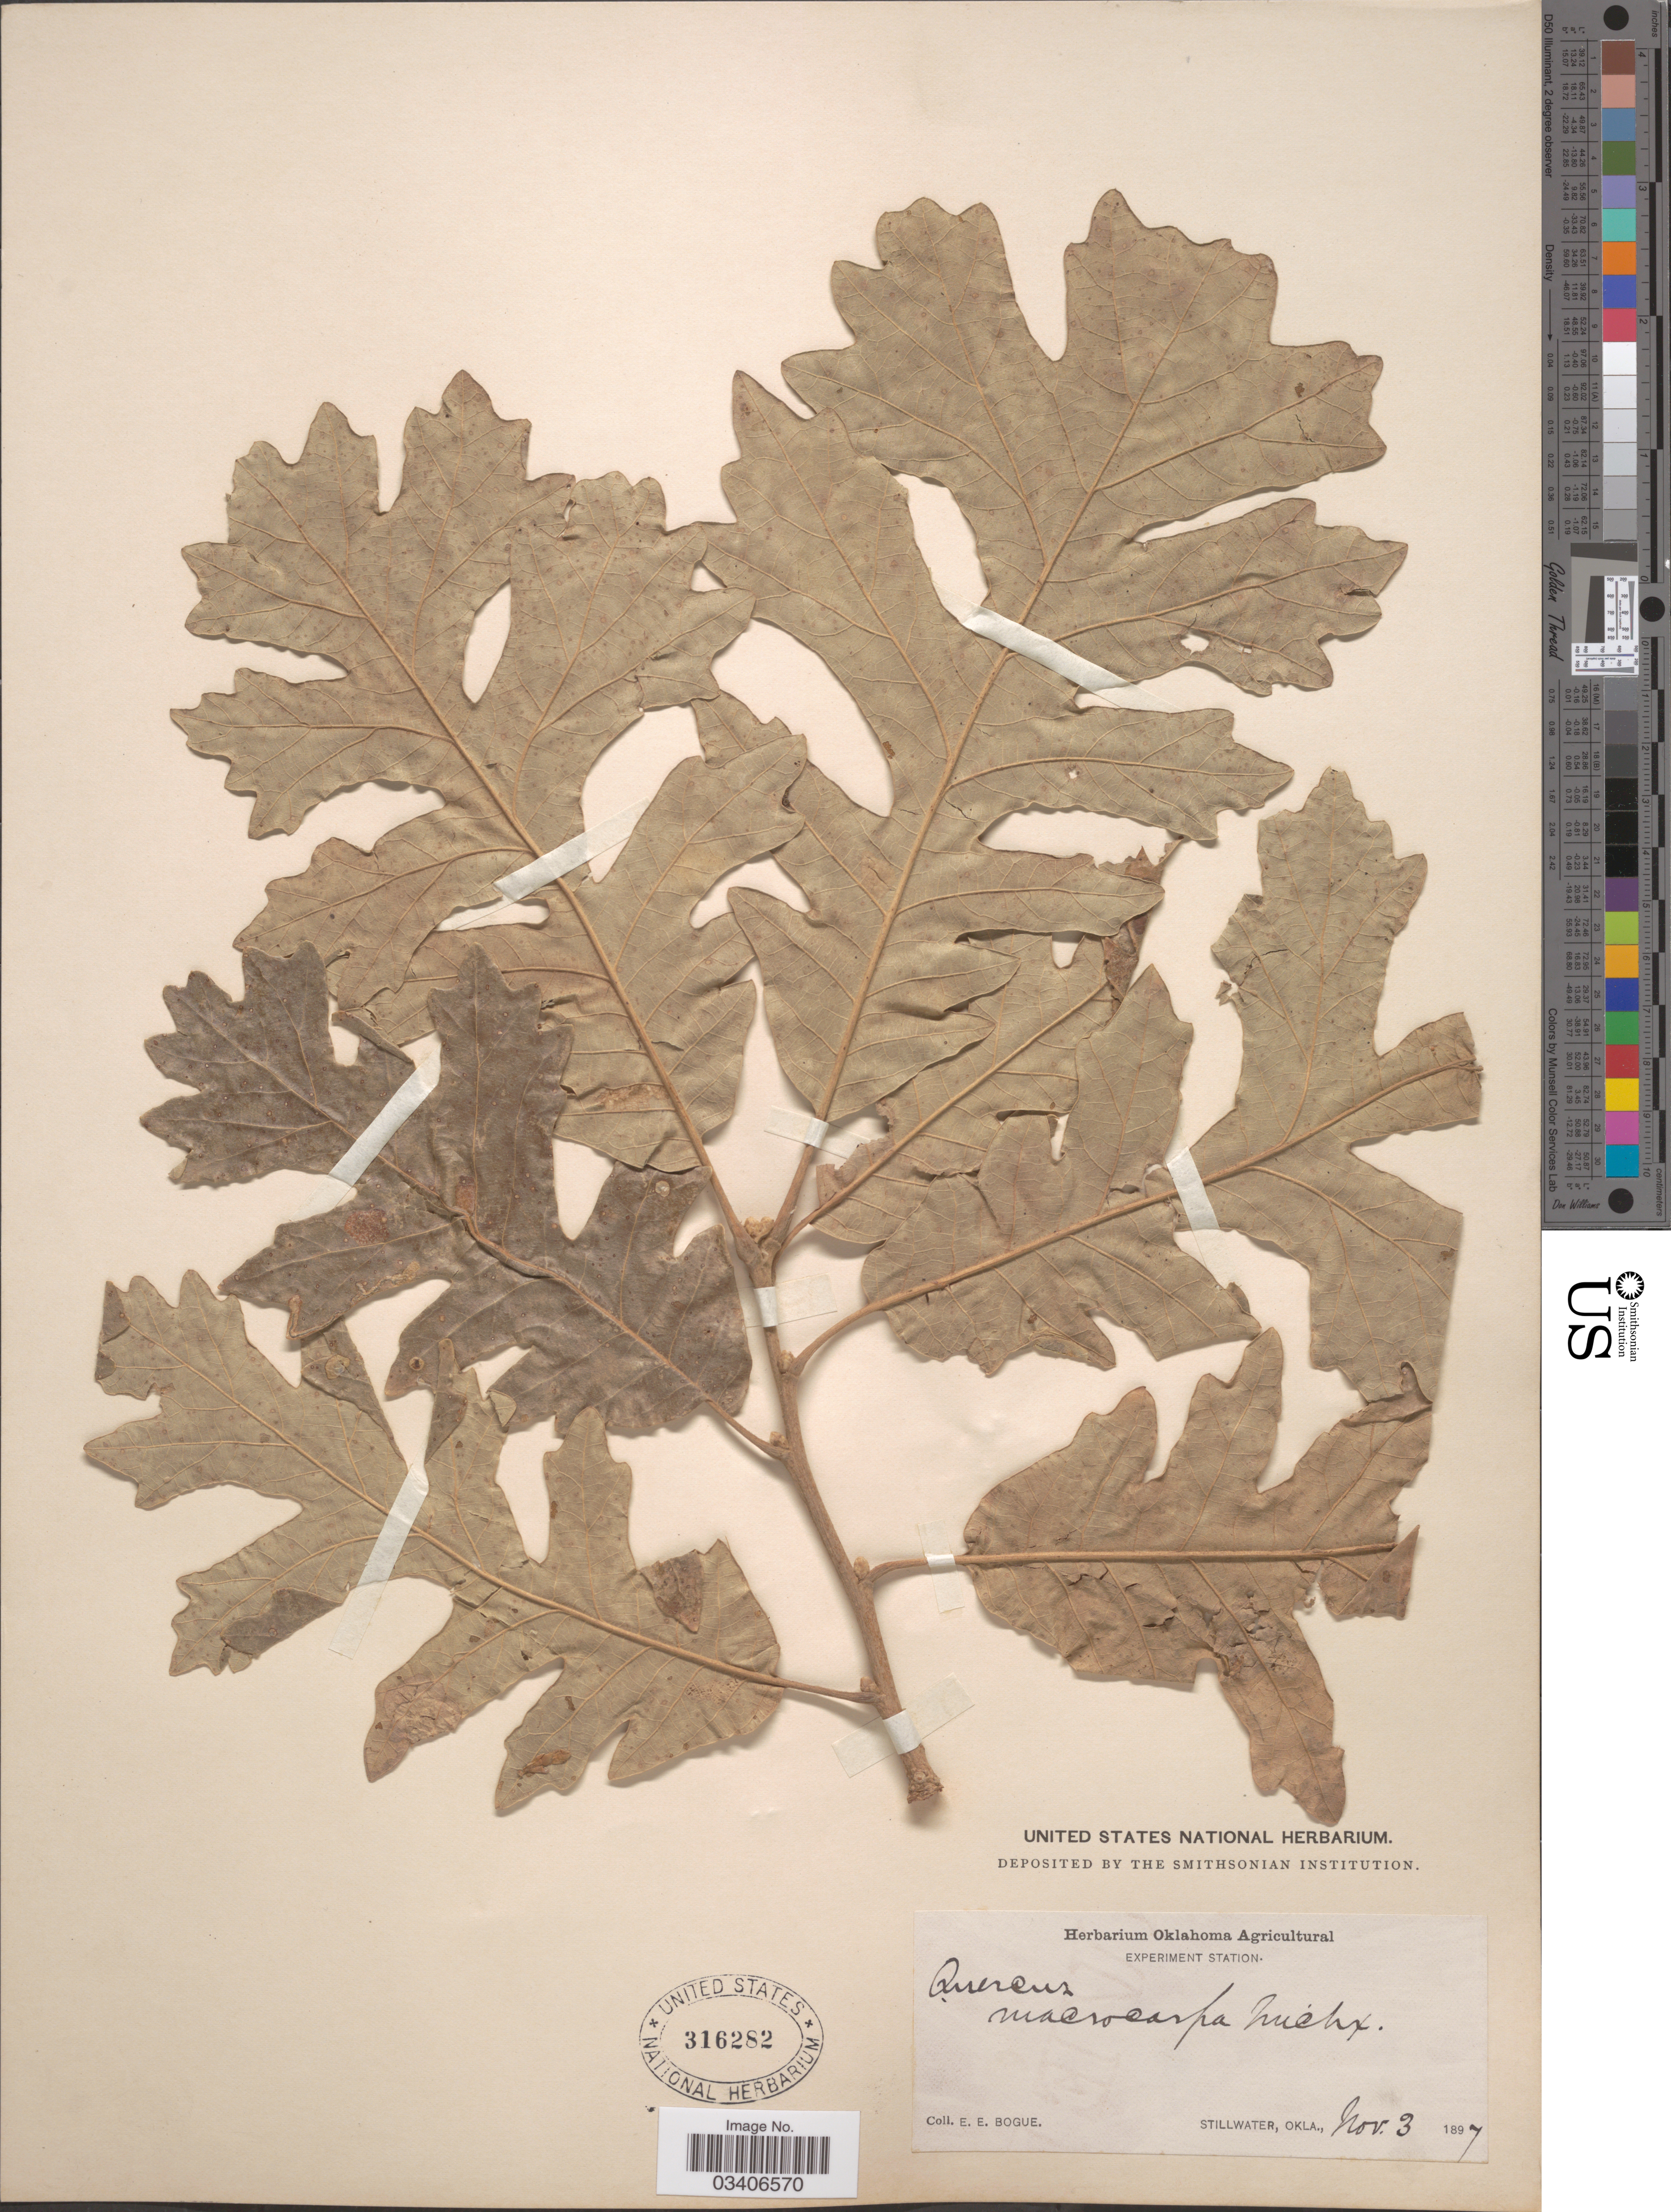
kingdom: Plantae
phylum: Tracheophyta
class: Magnoliopsida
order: Fagales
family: Fagaceae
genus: Quercus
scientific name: Quercus macrocarpa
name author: Michx.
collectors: E. Bogue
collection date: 1897-11-03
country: United States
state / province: Oklahoma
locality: Experiment Station. Stillwater.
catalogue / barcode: US 316282